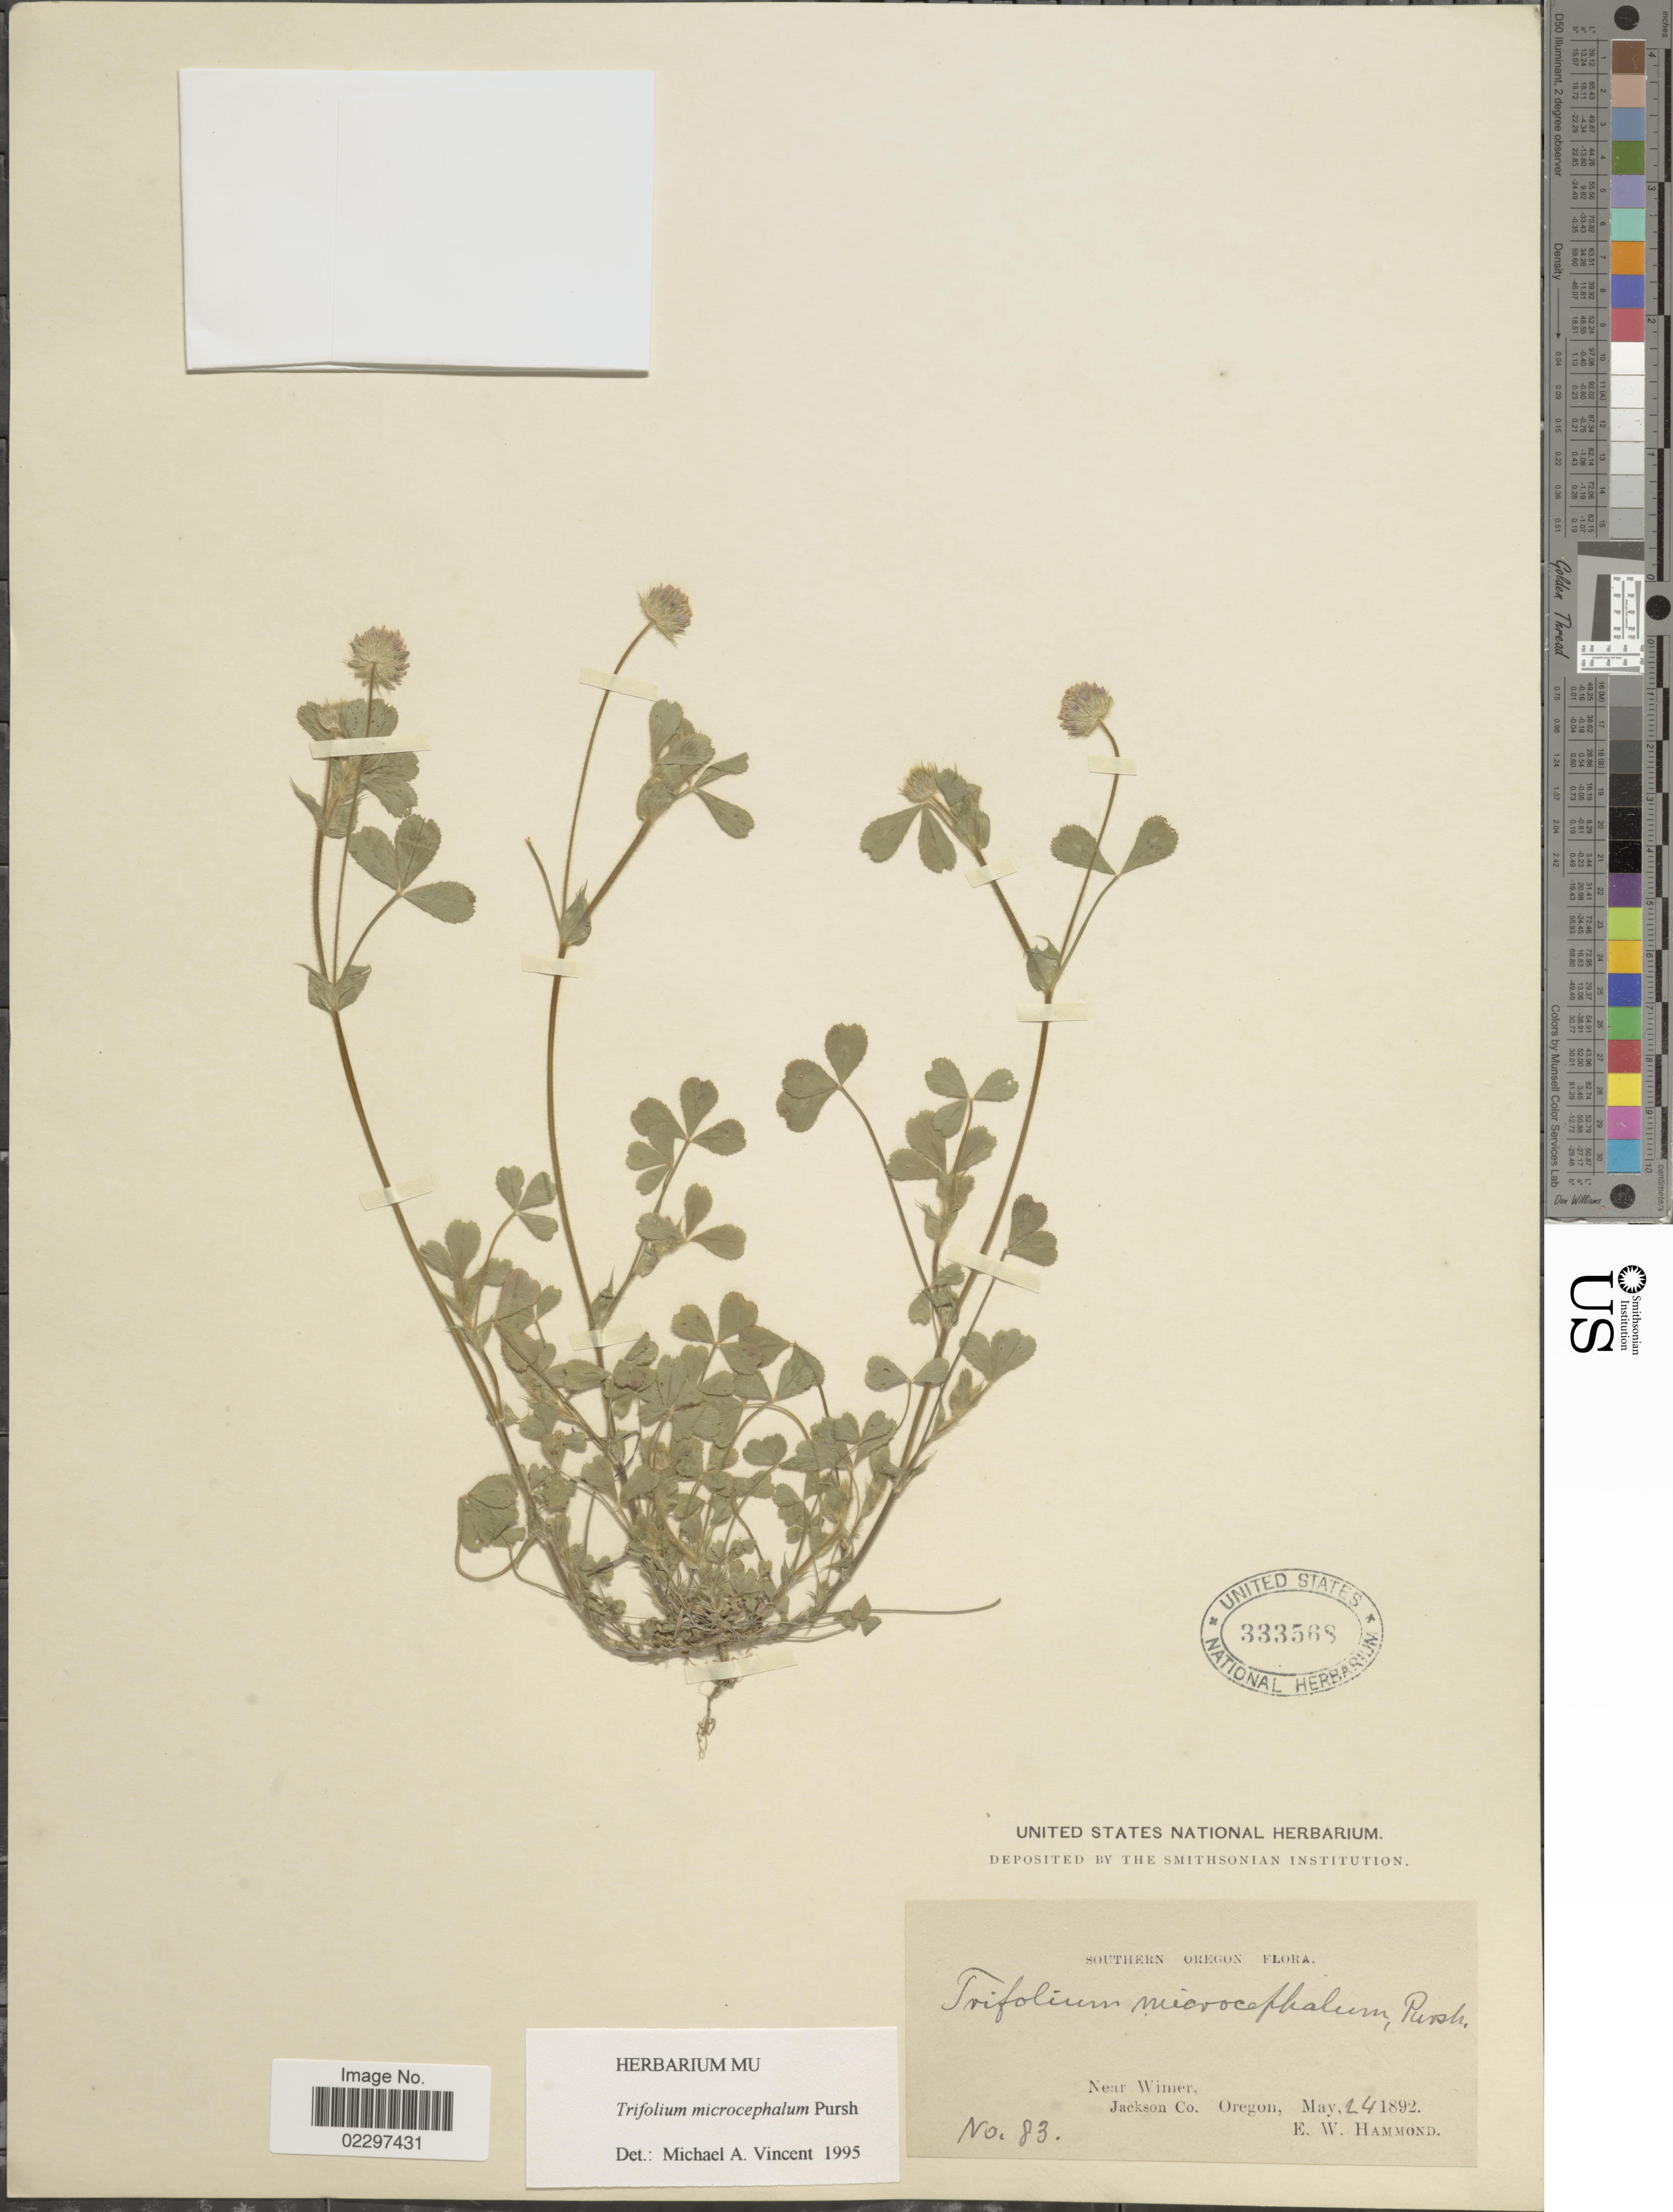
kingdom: Plantae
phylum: Tracheophyta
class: Magnoliopsida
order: Fabales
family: Fabaceae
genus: Trifolium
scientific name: Trifolium microcephalum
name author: Pursh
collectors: E. Hammond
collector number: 83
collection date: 1892-05-24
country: United States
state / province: Oregon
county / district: Jackson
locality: Near Wimer, Jackson Co.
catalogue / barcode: US 333568